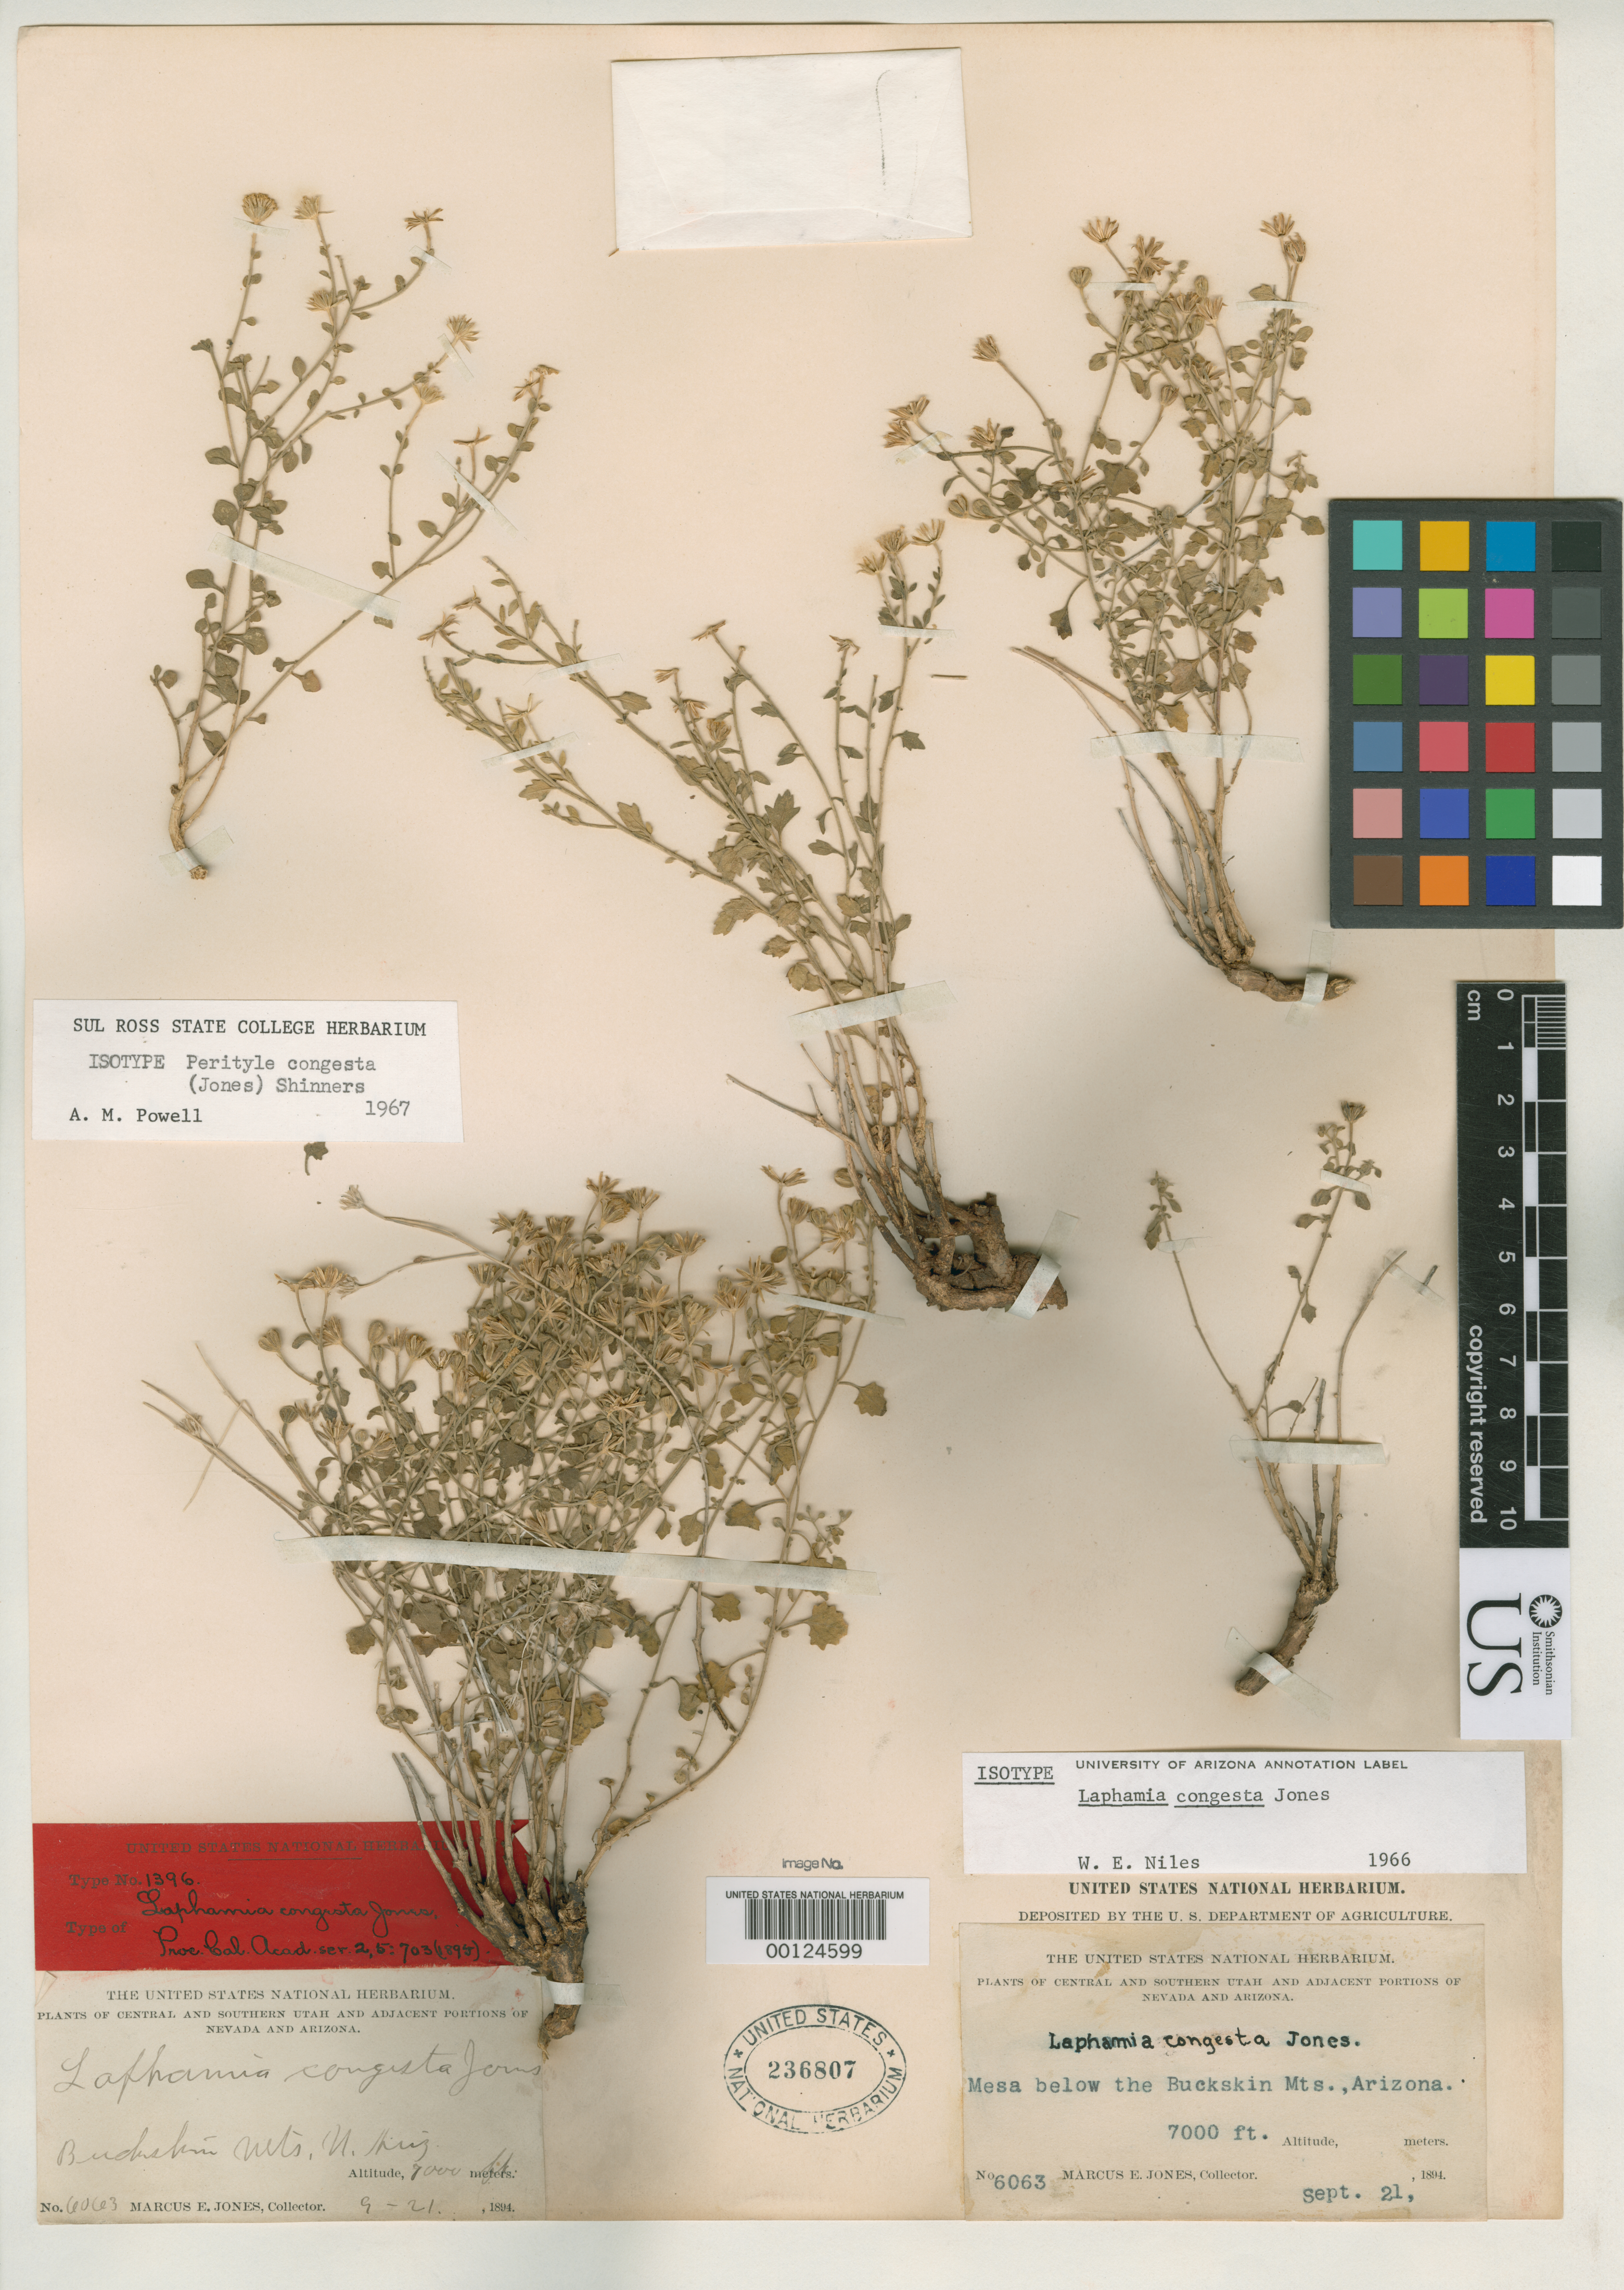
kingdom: Plantae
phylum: Tracheophyta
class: Magnoliopsida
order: Asterales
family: Asteraceae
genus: Laphamia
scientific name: Laphamia congesta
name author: M.E. Jones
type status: Isotype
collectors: M. E. Jones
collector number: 6063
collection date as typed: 21 Sep 1894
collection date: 1894-09-21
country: United States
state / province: Arizona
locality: Mesa Belo Buckskin Mts.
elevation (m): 2134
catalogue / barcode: US 236807